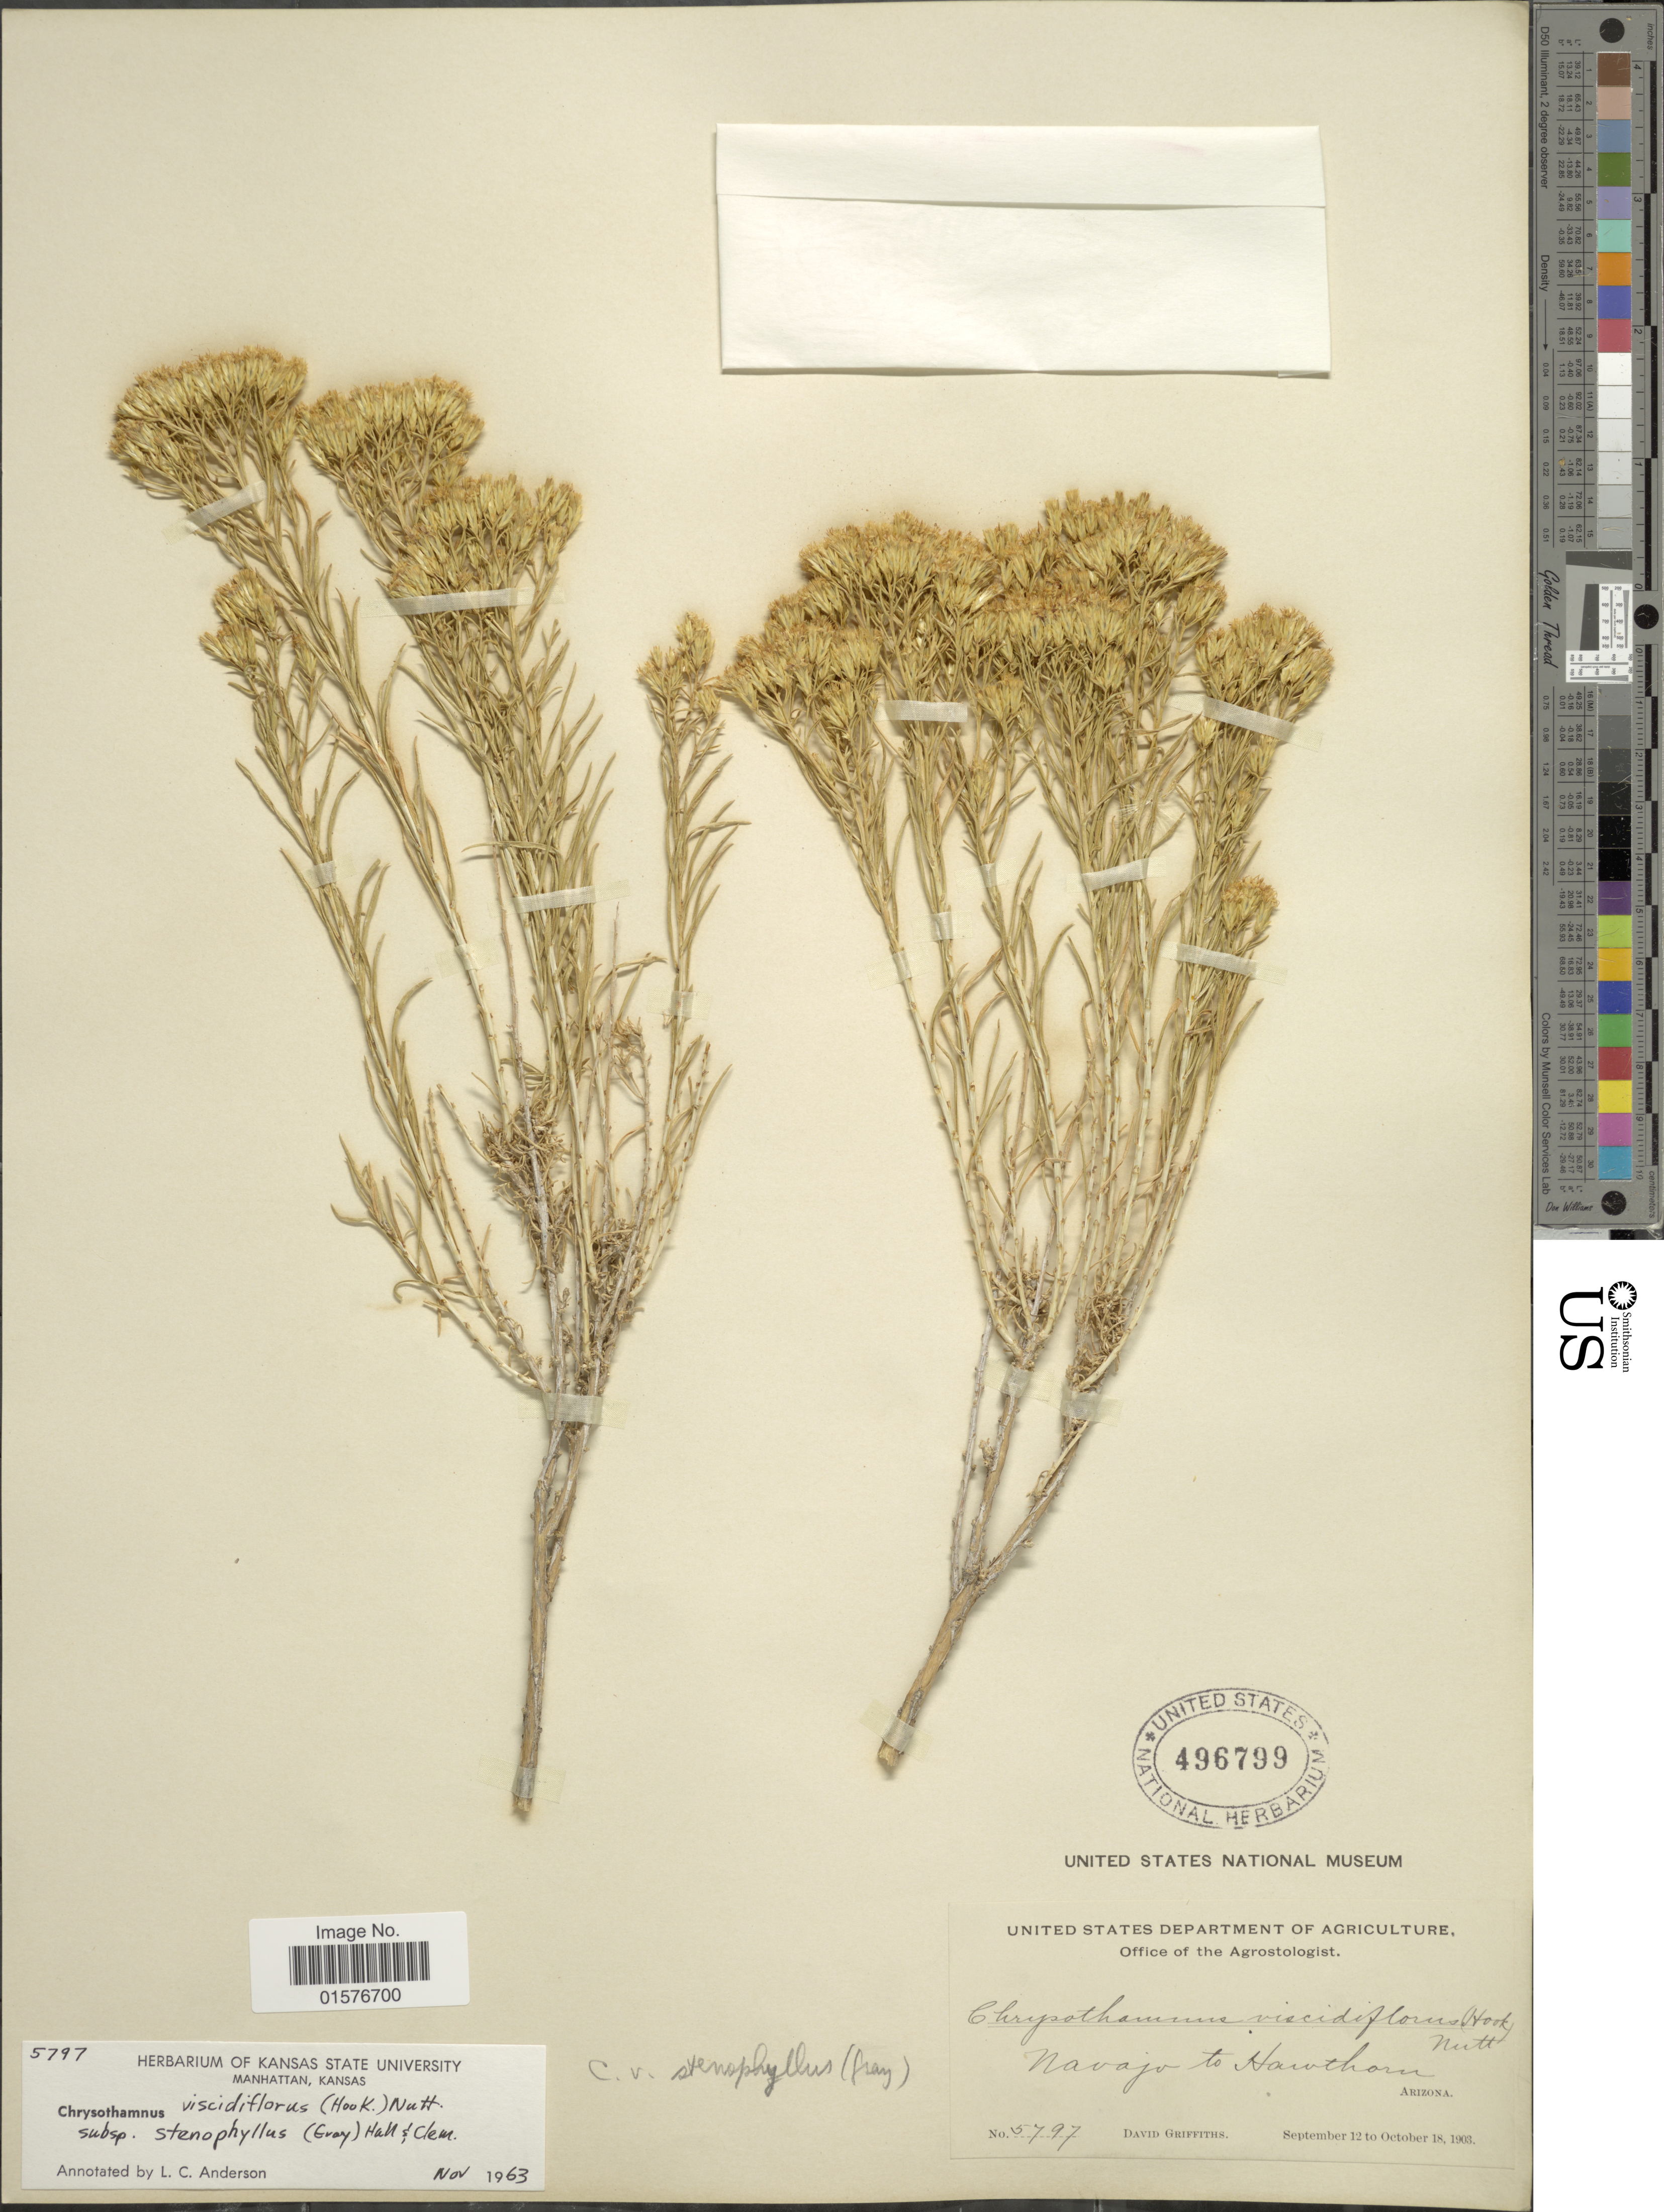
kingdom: Plantae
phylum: Tracheophyta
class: Magnoliopsida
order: Asterales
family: Asteraceae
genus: Chrysothamnus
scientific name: Chrysothamnus viscidiflorus subsp. stenophyllus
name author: (A. Gray) H.M. Hall & Clem.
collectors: D. Griffiths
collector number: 5797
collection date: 1903-09-12/1903-10-18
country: United States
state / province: Arizona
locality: Navajo to Hawthorn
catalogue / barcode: US 496799